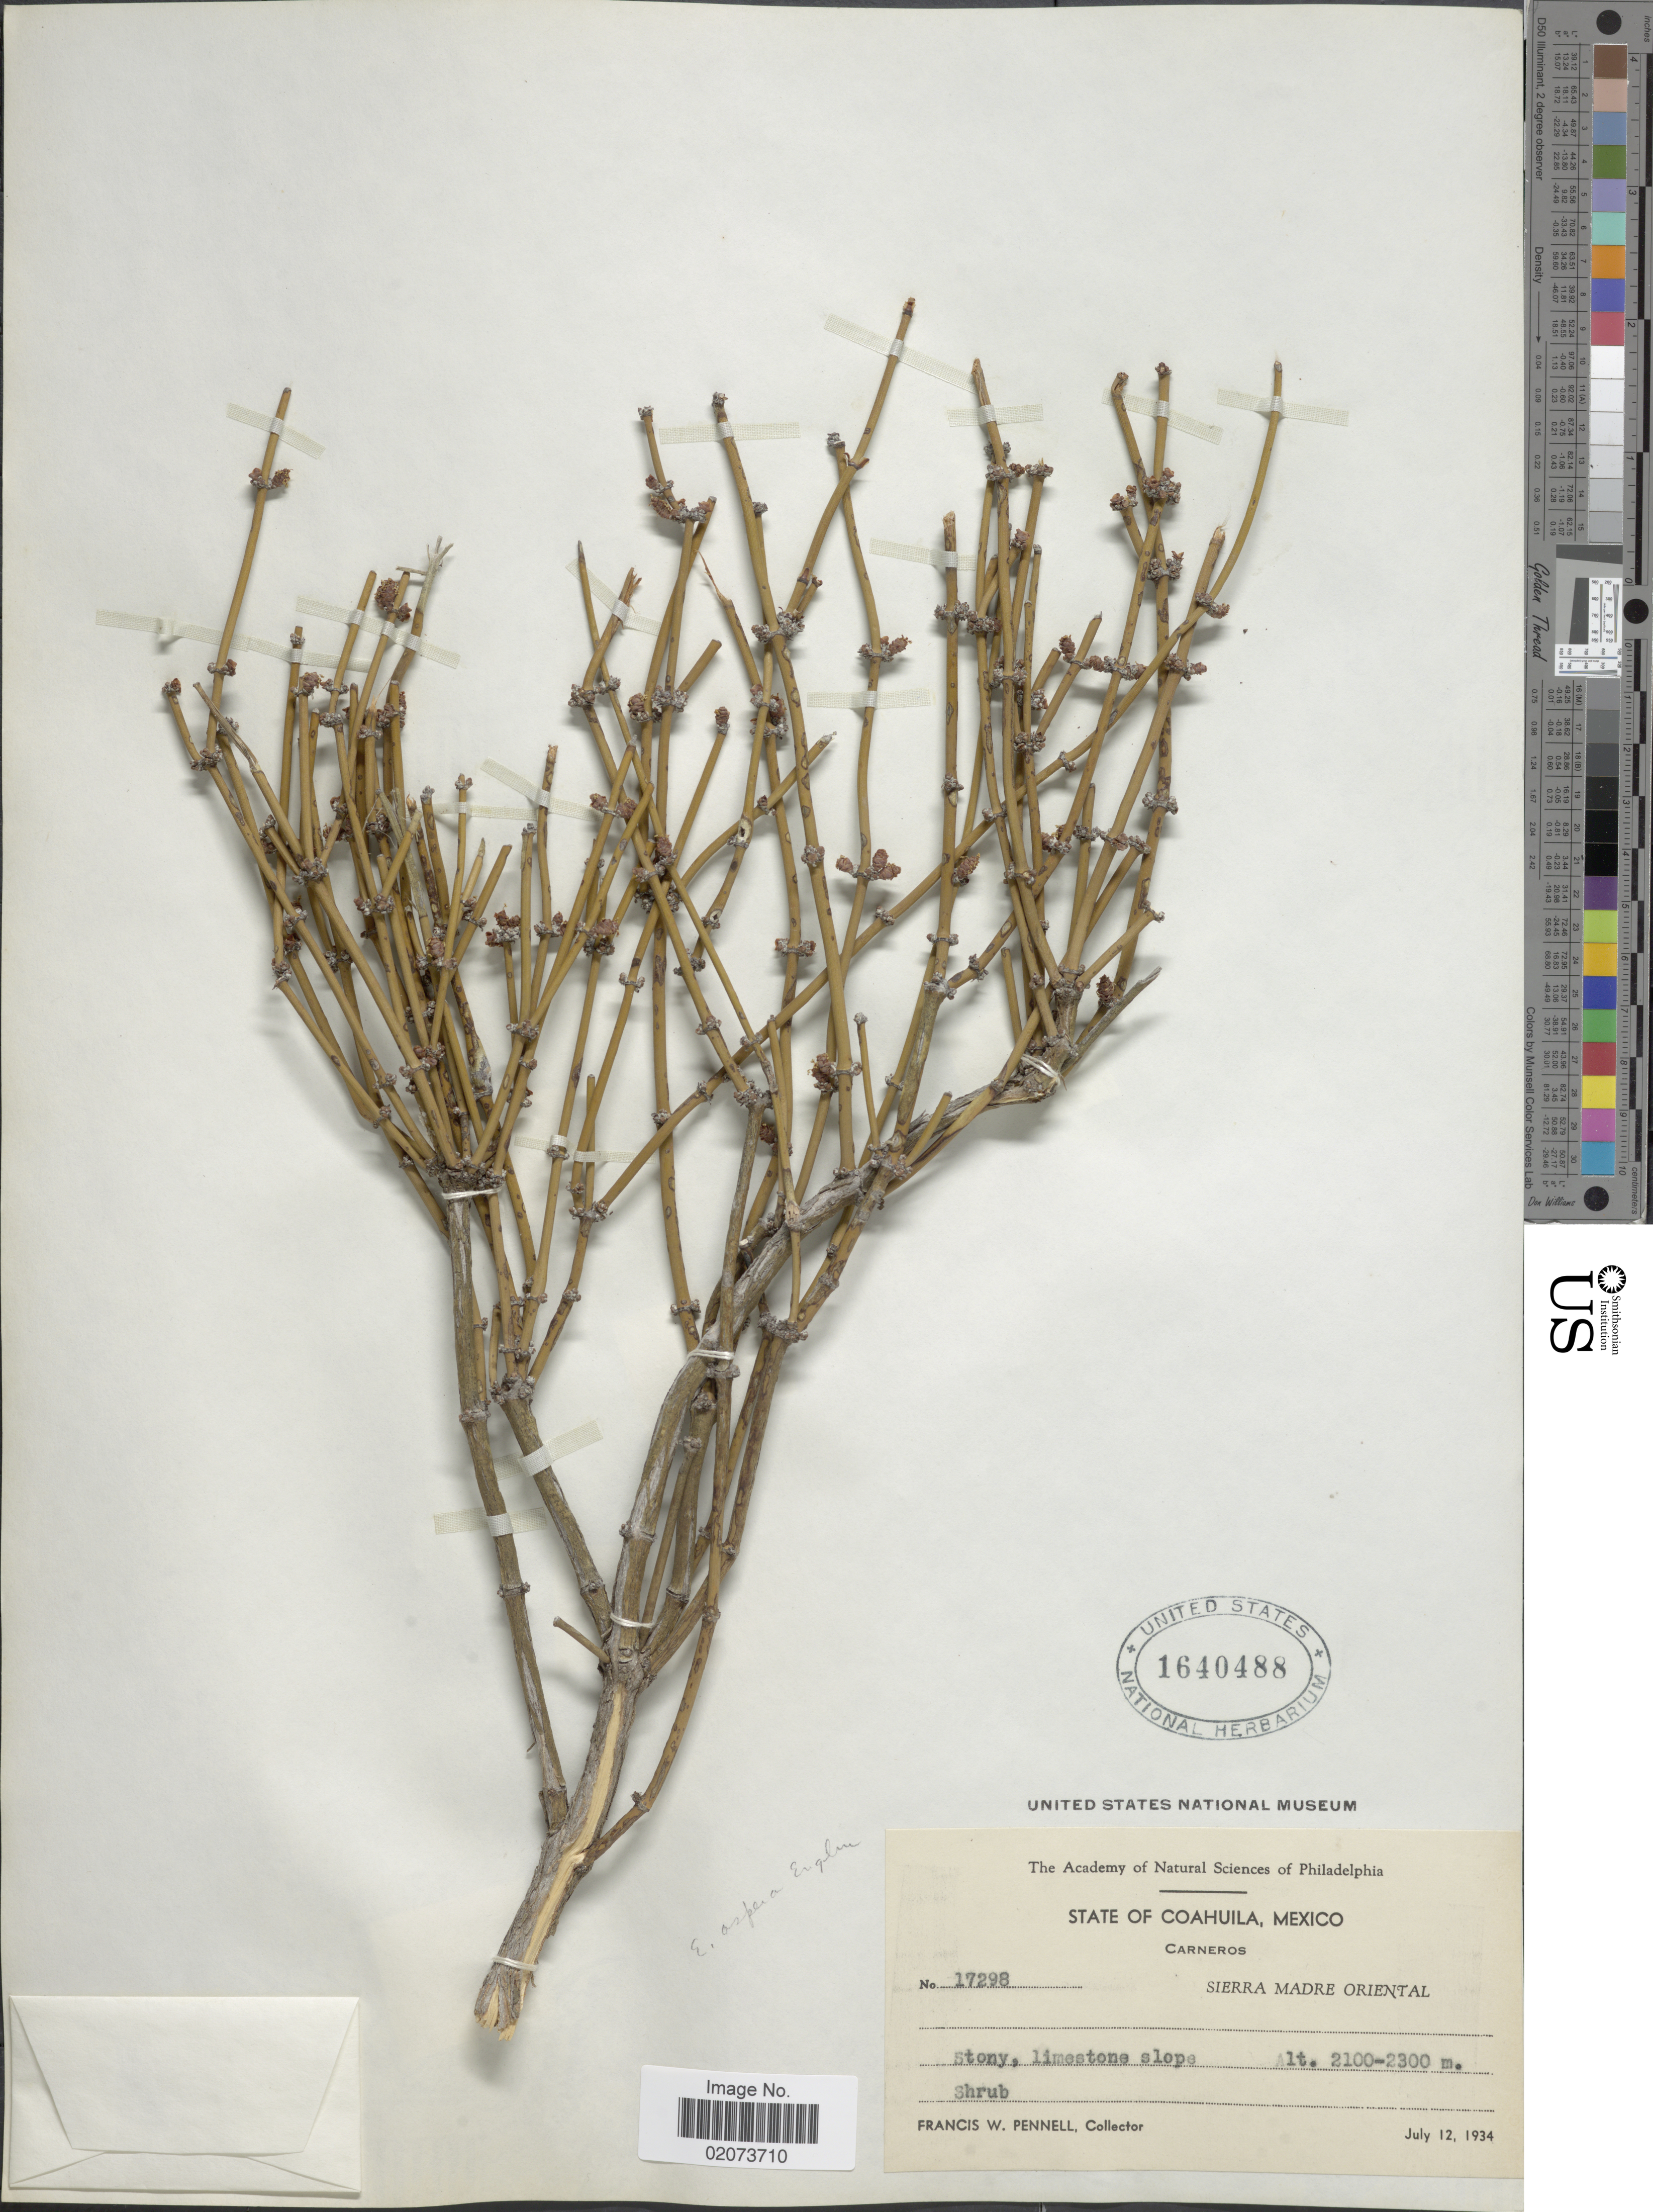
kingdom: Plantae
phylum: Tracheophyta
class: Gnetopsida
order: Ephedrales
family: Ephedraceae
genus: Ephedra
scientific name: Ephedra aspera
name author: Engelm. ex S. Watson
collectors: F. W. Pennell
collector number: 17298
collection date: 1934-07-12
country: Mexico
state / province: Coahuila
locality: State of Coahuila, Mexico, Carneros, Sierra Madre Oriental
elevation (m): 2100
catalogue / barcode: US 1640488